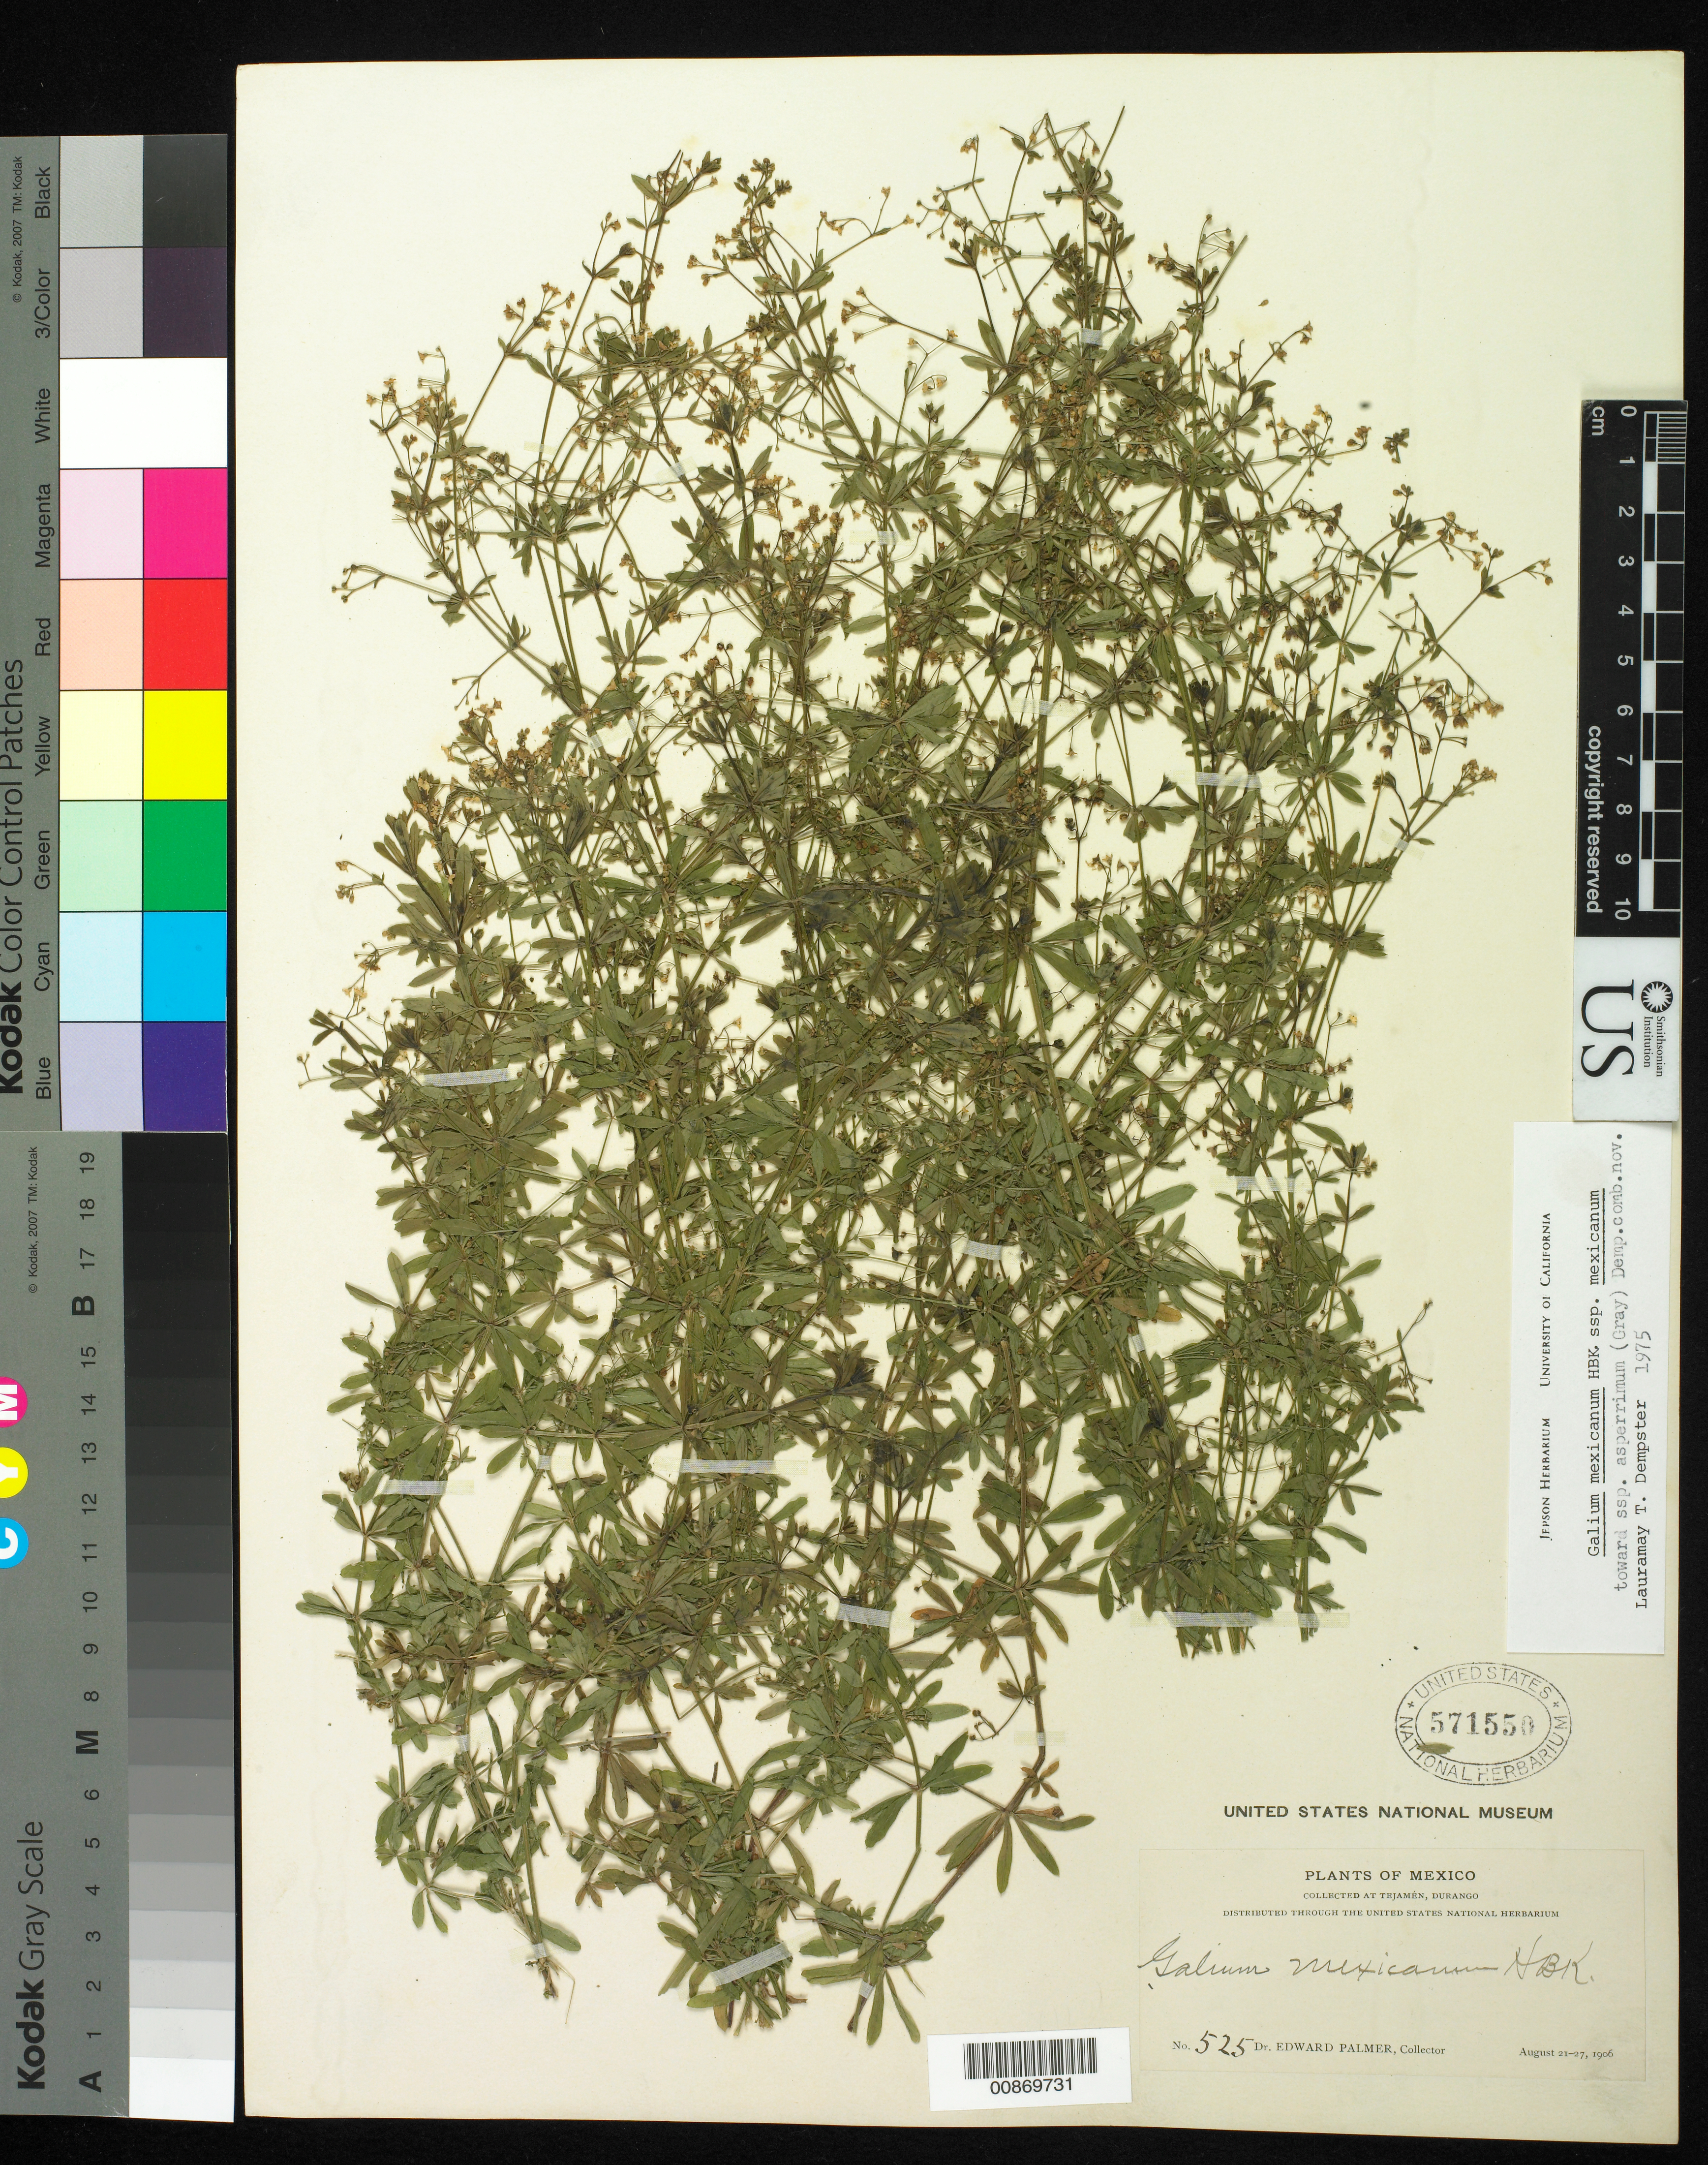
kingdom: Plantae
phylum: Tracheophyta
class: Magnoliopsida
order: Gentianales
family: Rubiaceae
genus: Galium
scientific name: Galium mexicanum subsp. mexicanum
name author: Kunth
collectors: E. Palmer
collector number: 525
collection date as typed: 21 Aug 1906 to 27 Aug 1906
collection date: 1906-08-21/1906-08-27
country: Mexico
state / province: Durango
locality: Tejamén, Durango.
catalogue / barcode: US 571550